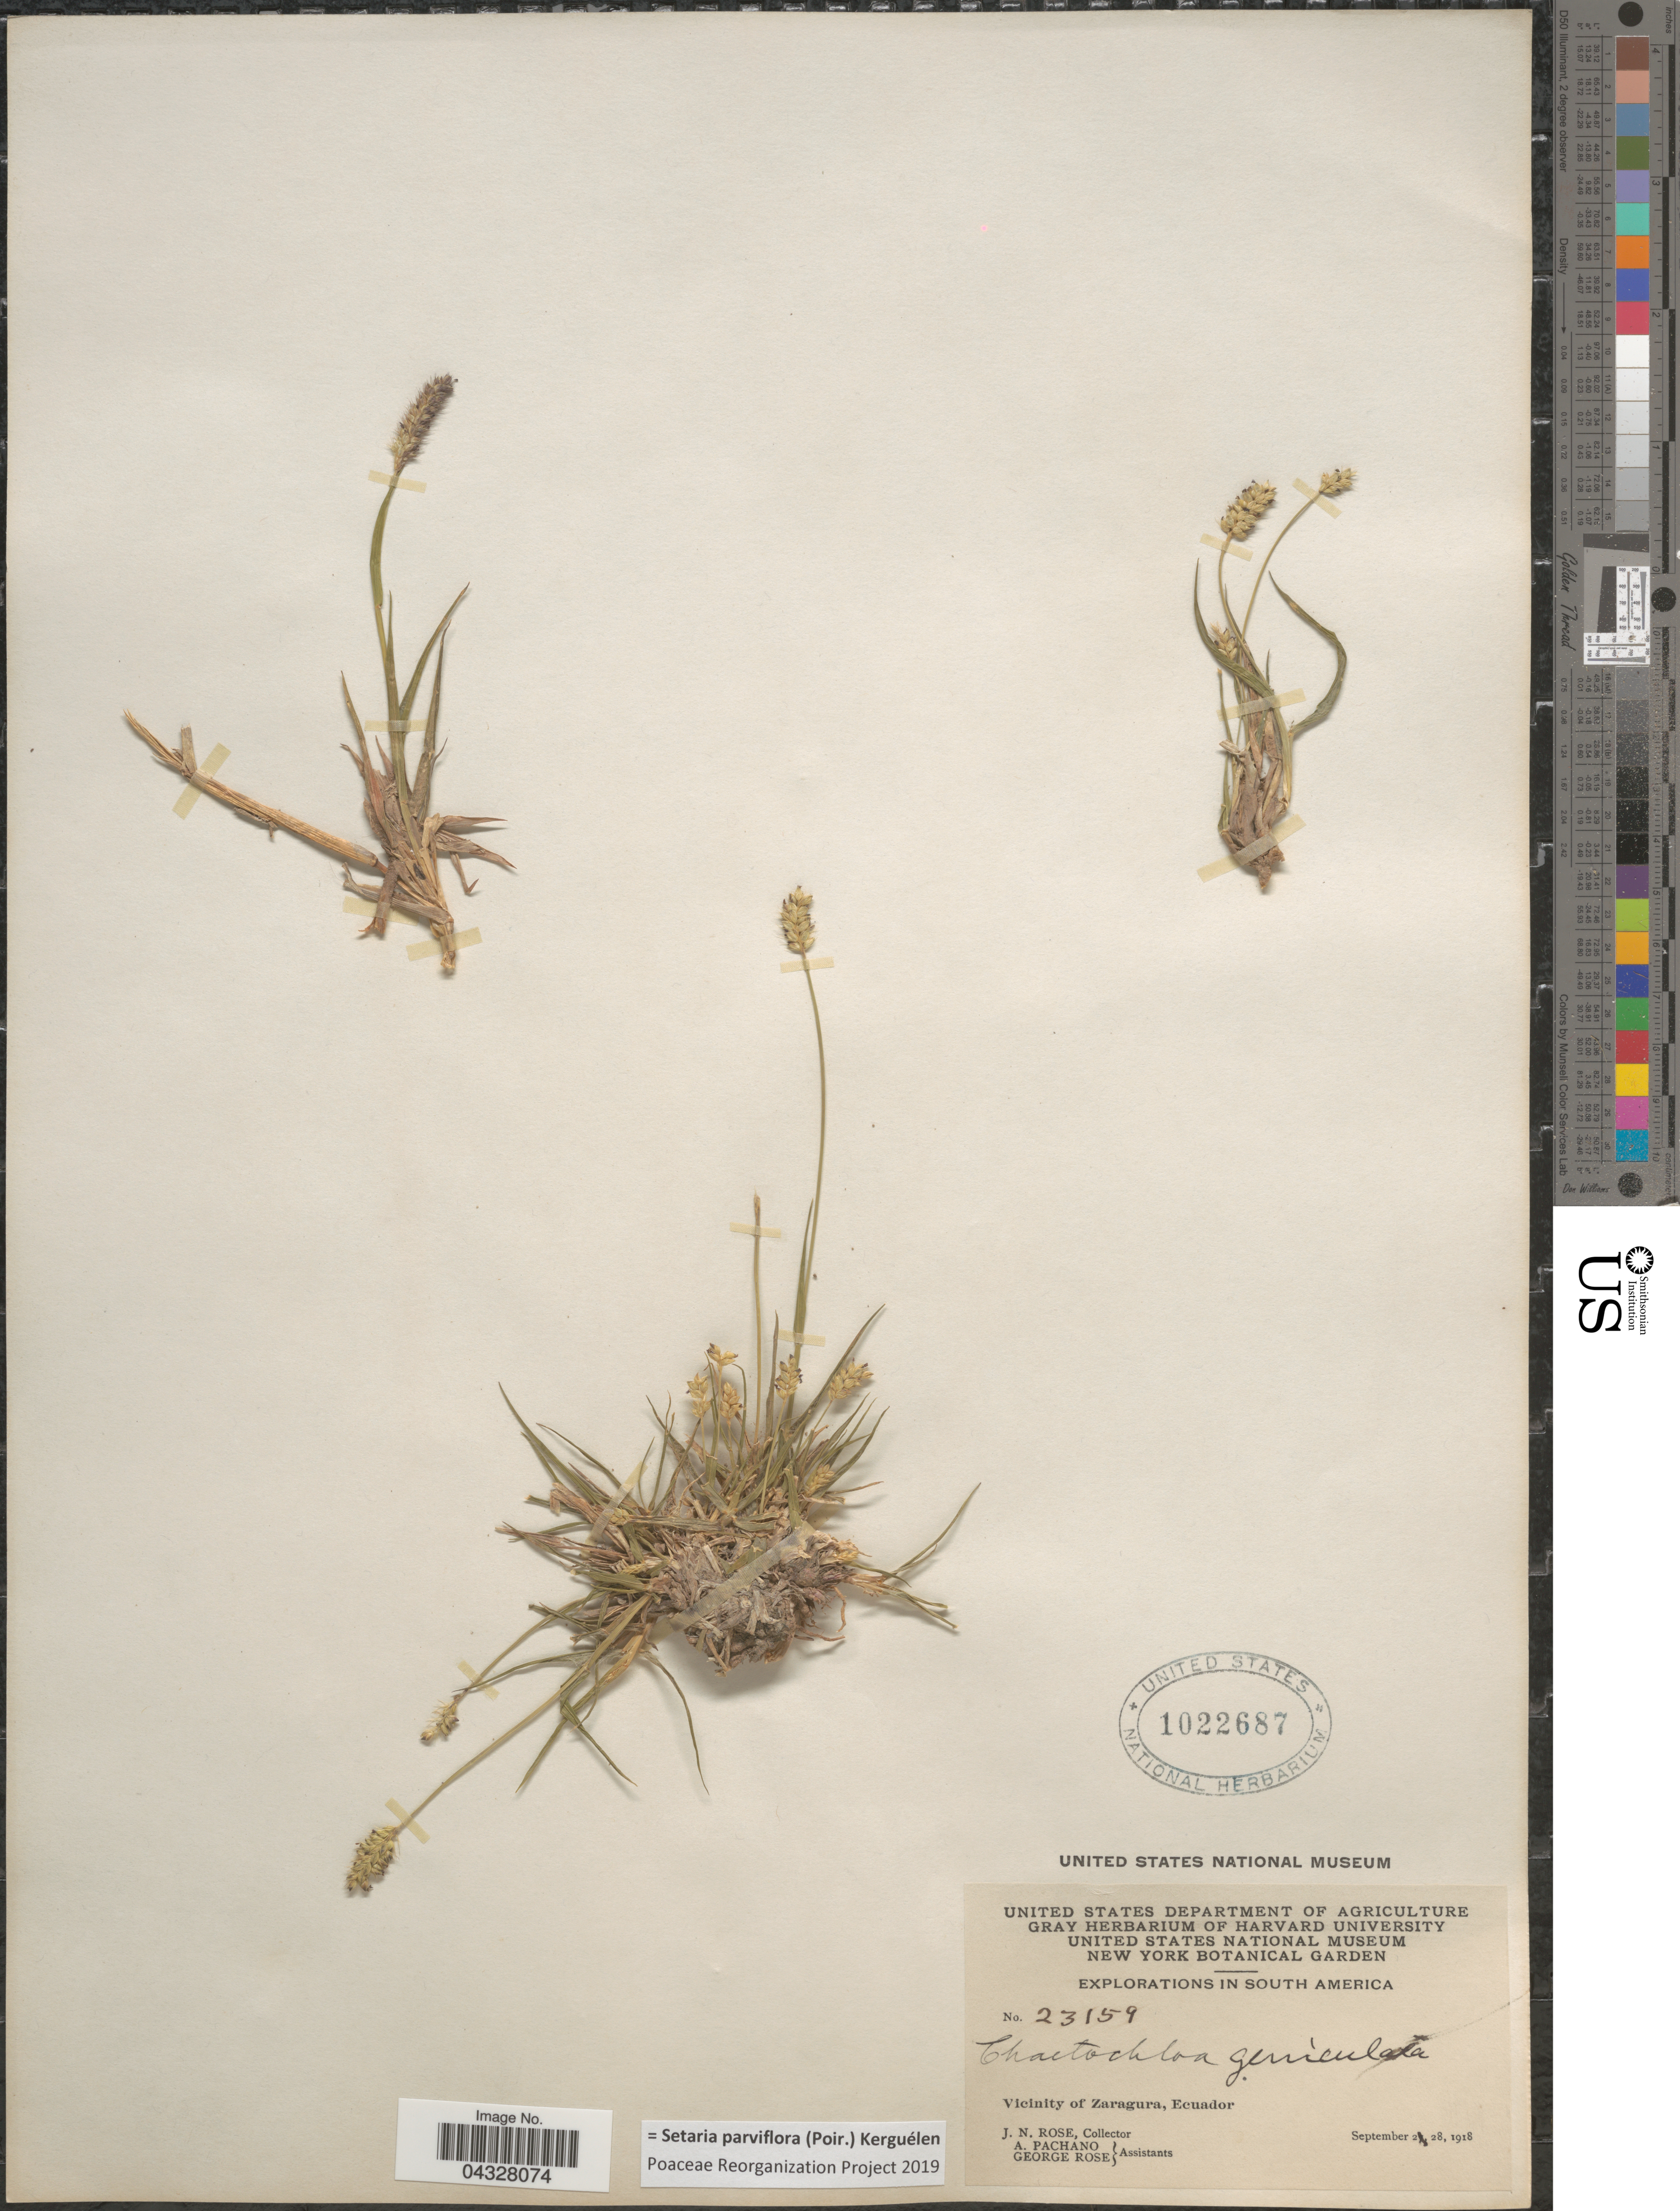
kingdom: Plantae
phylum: Tracheophyta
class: Liliopsida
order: Poales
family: Poaceae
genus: Setaria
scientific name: Setaria parviflora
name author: (Poir.) Kerguélen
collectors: J. N. Rose, A. Pachano & G. Rose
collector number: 23159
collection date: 1918-09-28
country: Ecuador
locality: Explorations in South America. Vicinity of Zaragura.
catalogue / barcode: US 1022687